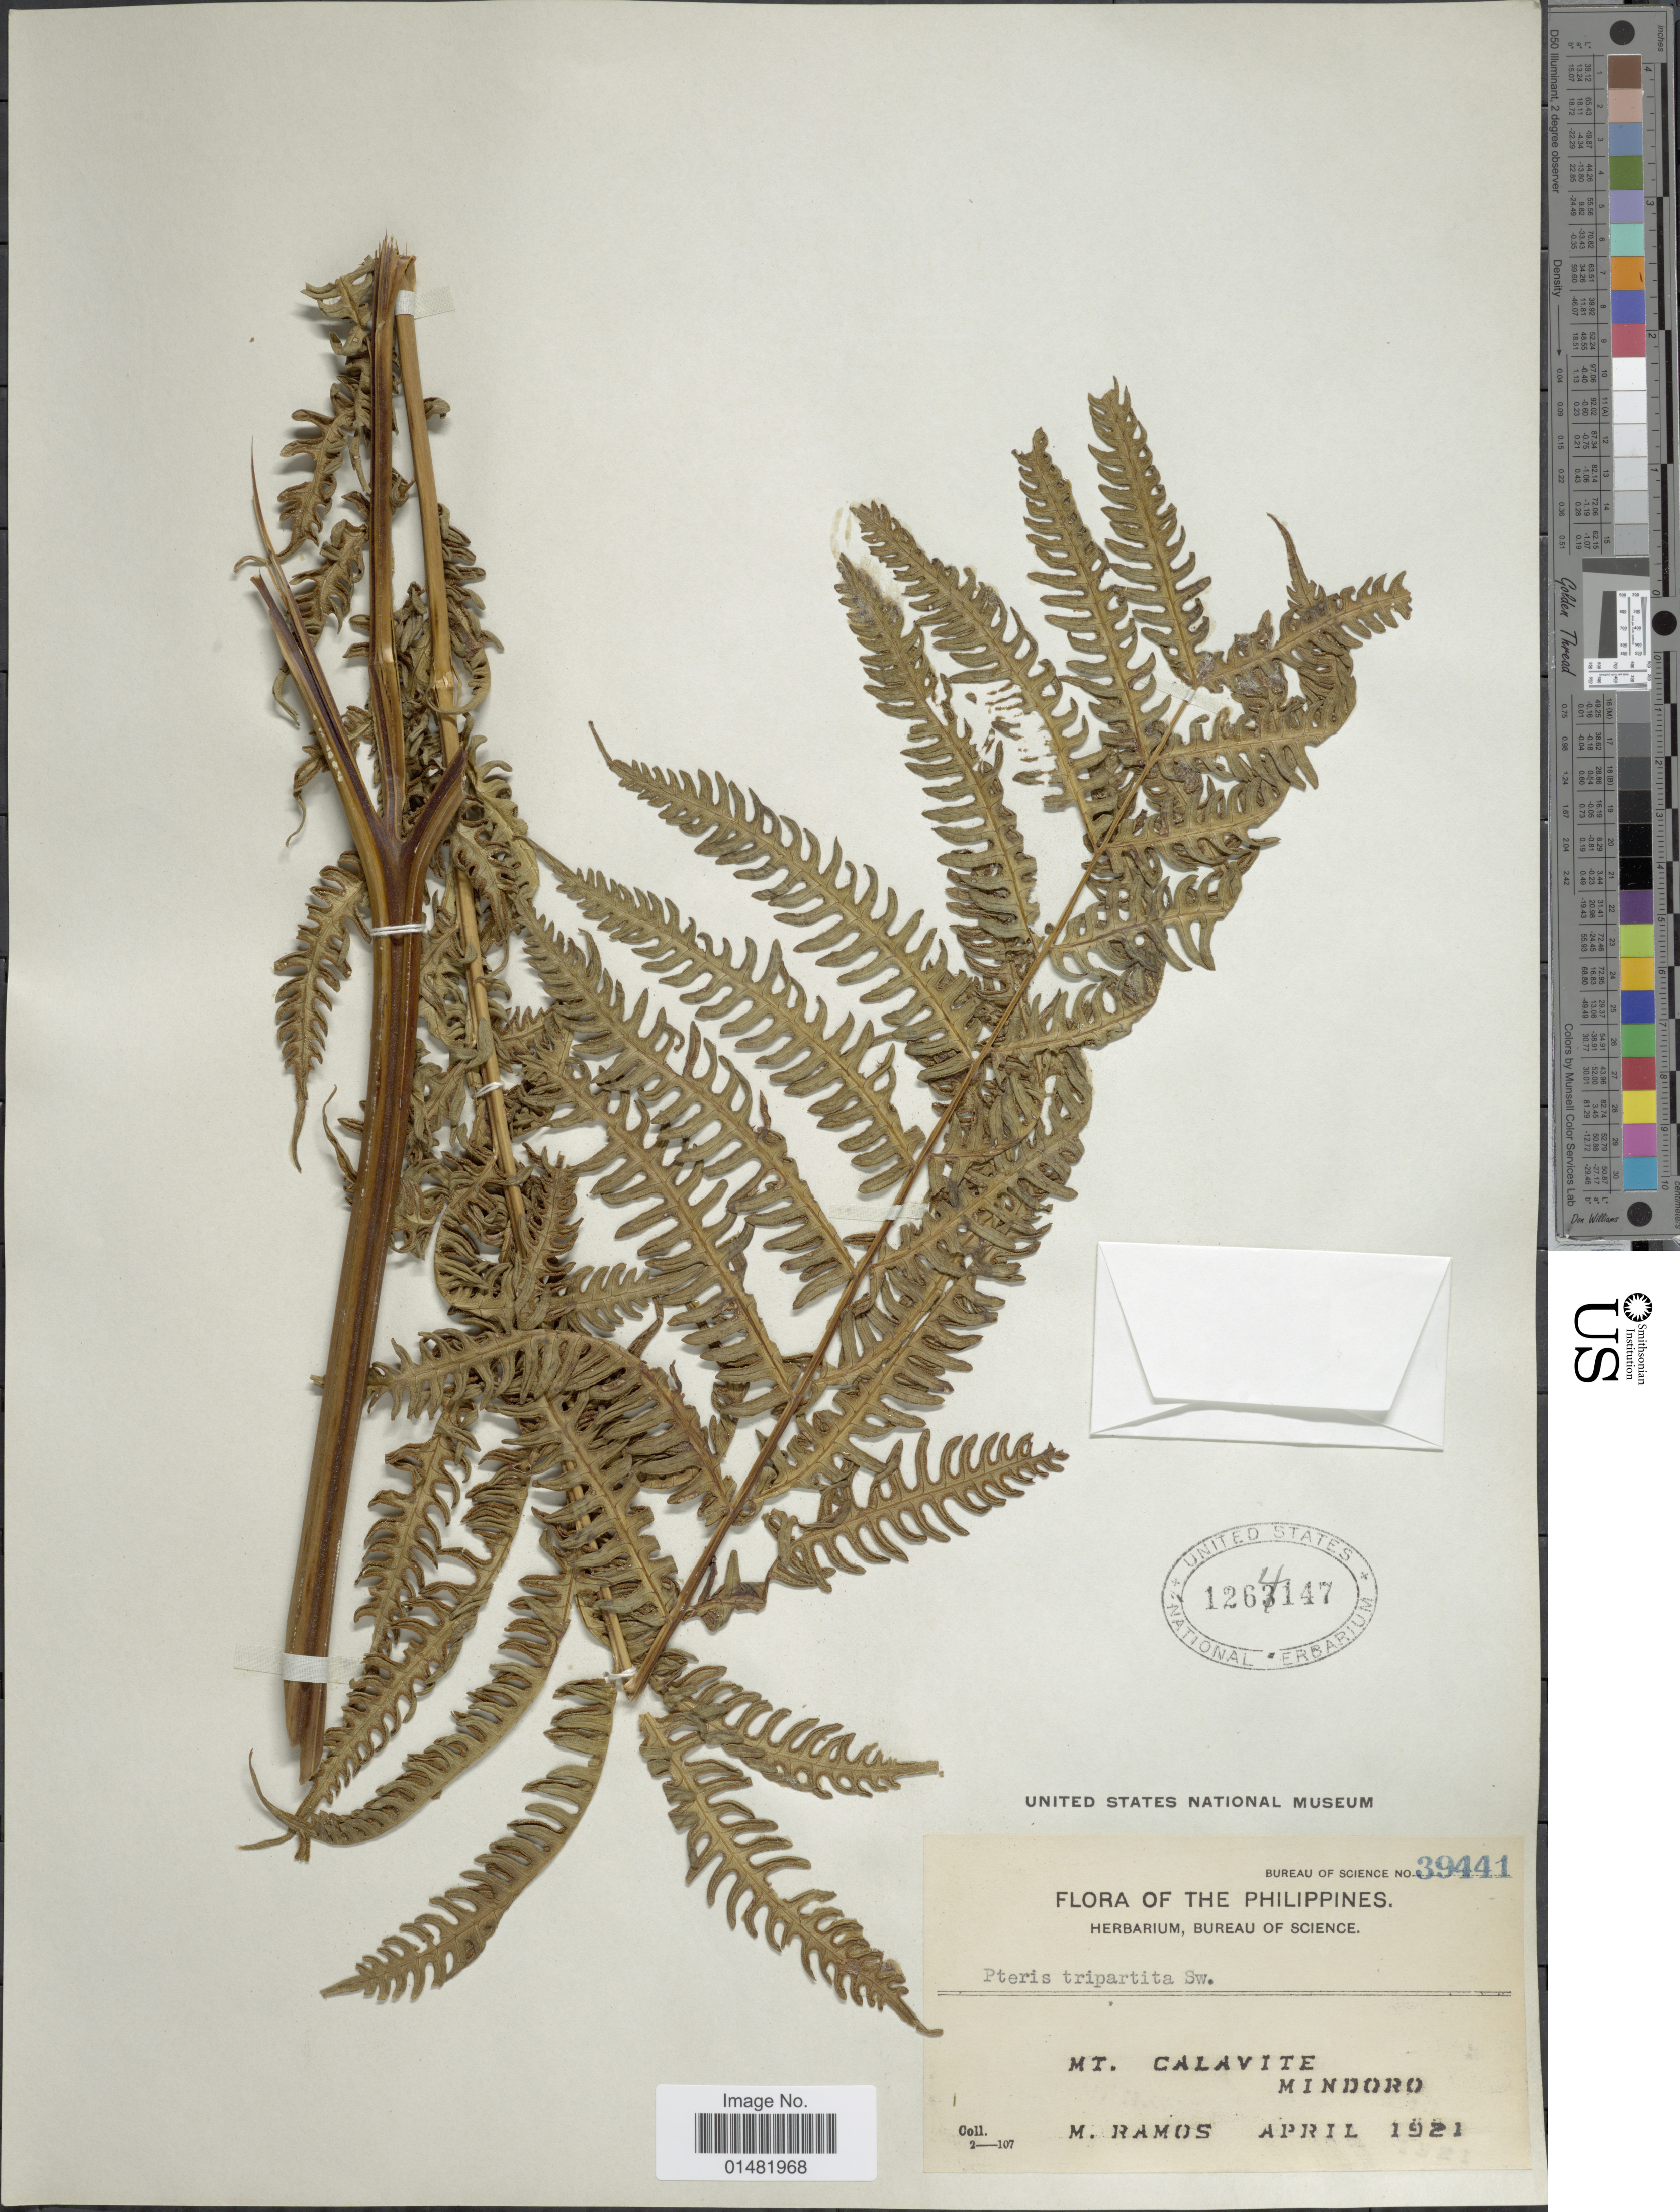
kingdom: Plantae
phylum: Tracheophyta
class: Polypodiopsida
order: Polypodiales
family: Pteridaceae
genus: Pteris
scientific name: Pteris tripartita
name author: Sw.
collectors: M. Ramos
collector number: Bureau of Science 39441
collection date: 1921-04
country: Philippines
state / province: Mimaropa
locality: Mt. Calavite, Mindoro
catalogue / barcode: US 1264147